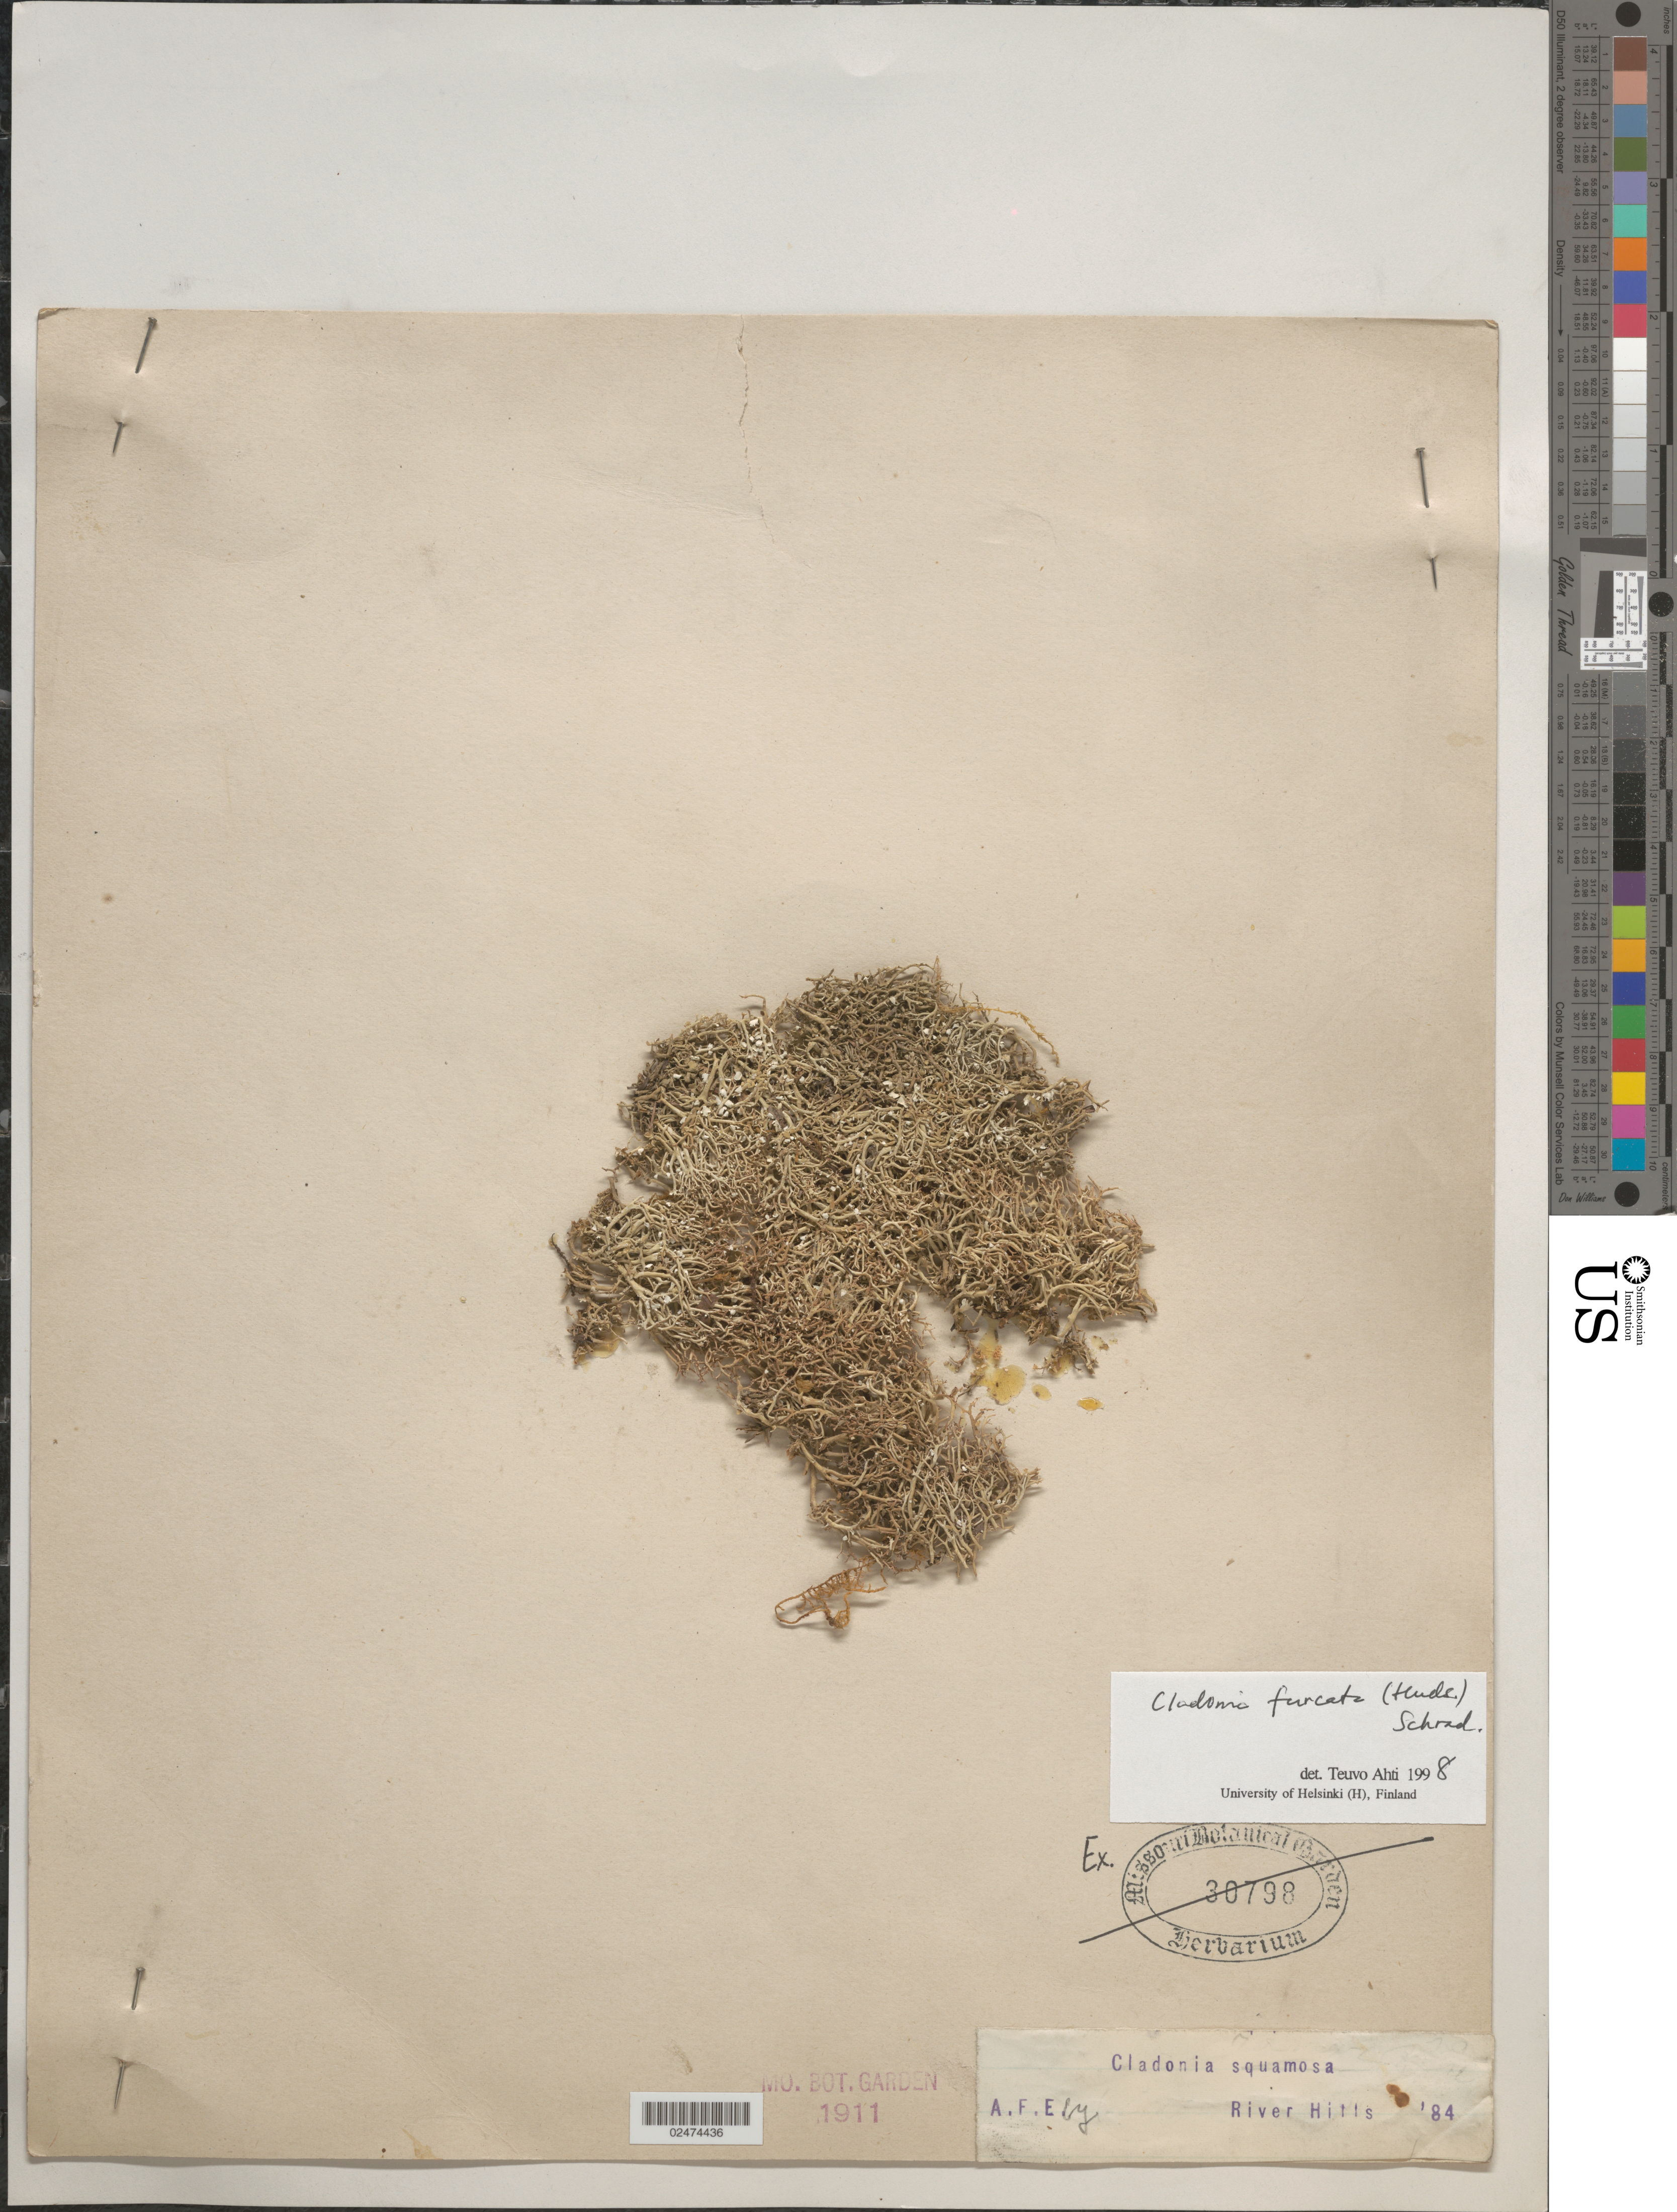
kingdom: Fungi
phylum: Ascomycota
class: Lecanoromycetes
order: Lecanorales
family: Cladoniaceae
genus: Cladonia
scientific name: Cladonia furcata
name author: (Huds.) Schrad.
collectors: A. F. Eby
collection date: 1884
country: United States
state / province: Pennsylvania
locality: River Hills